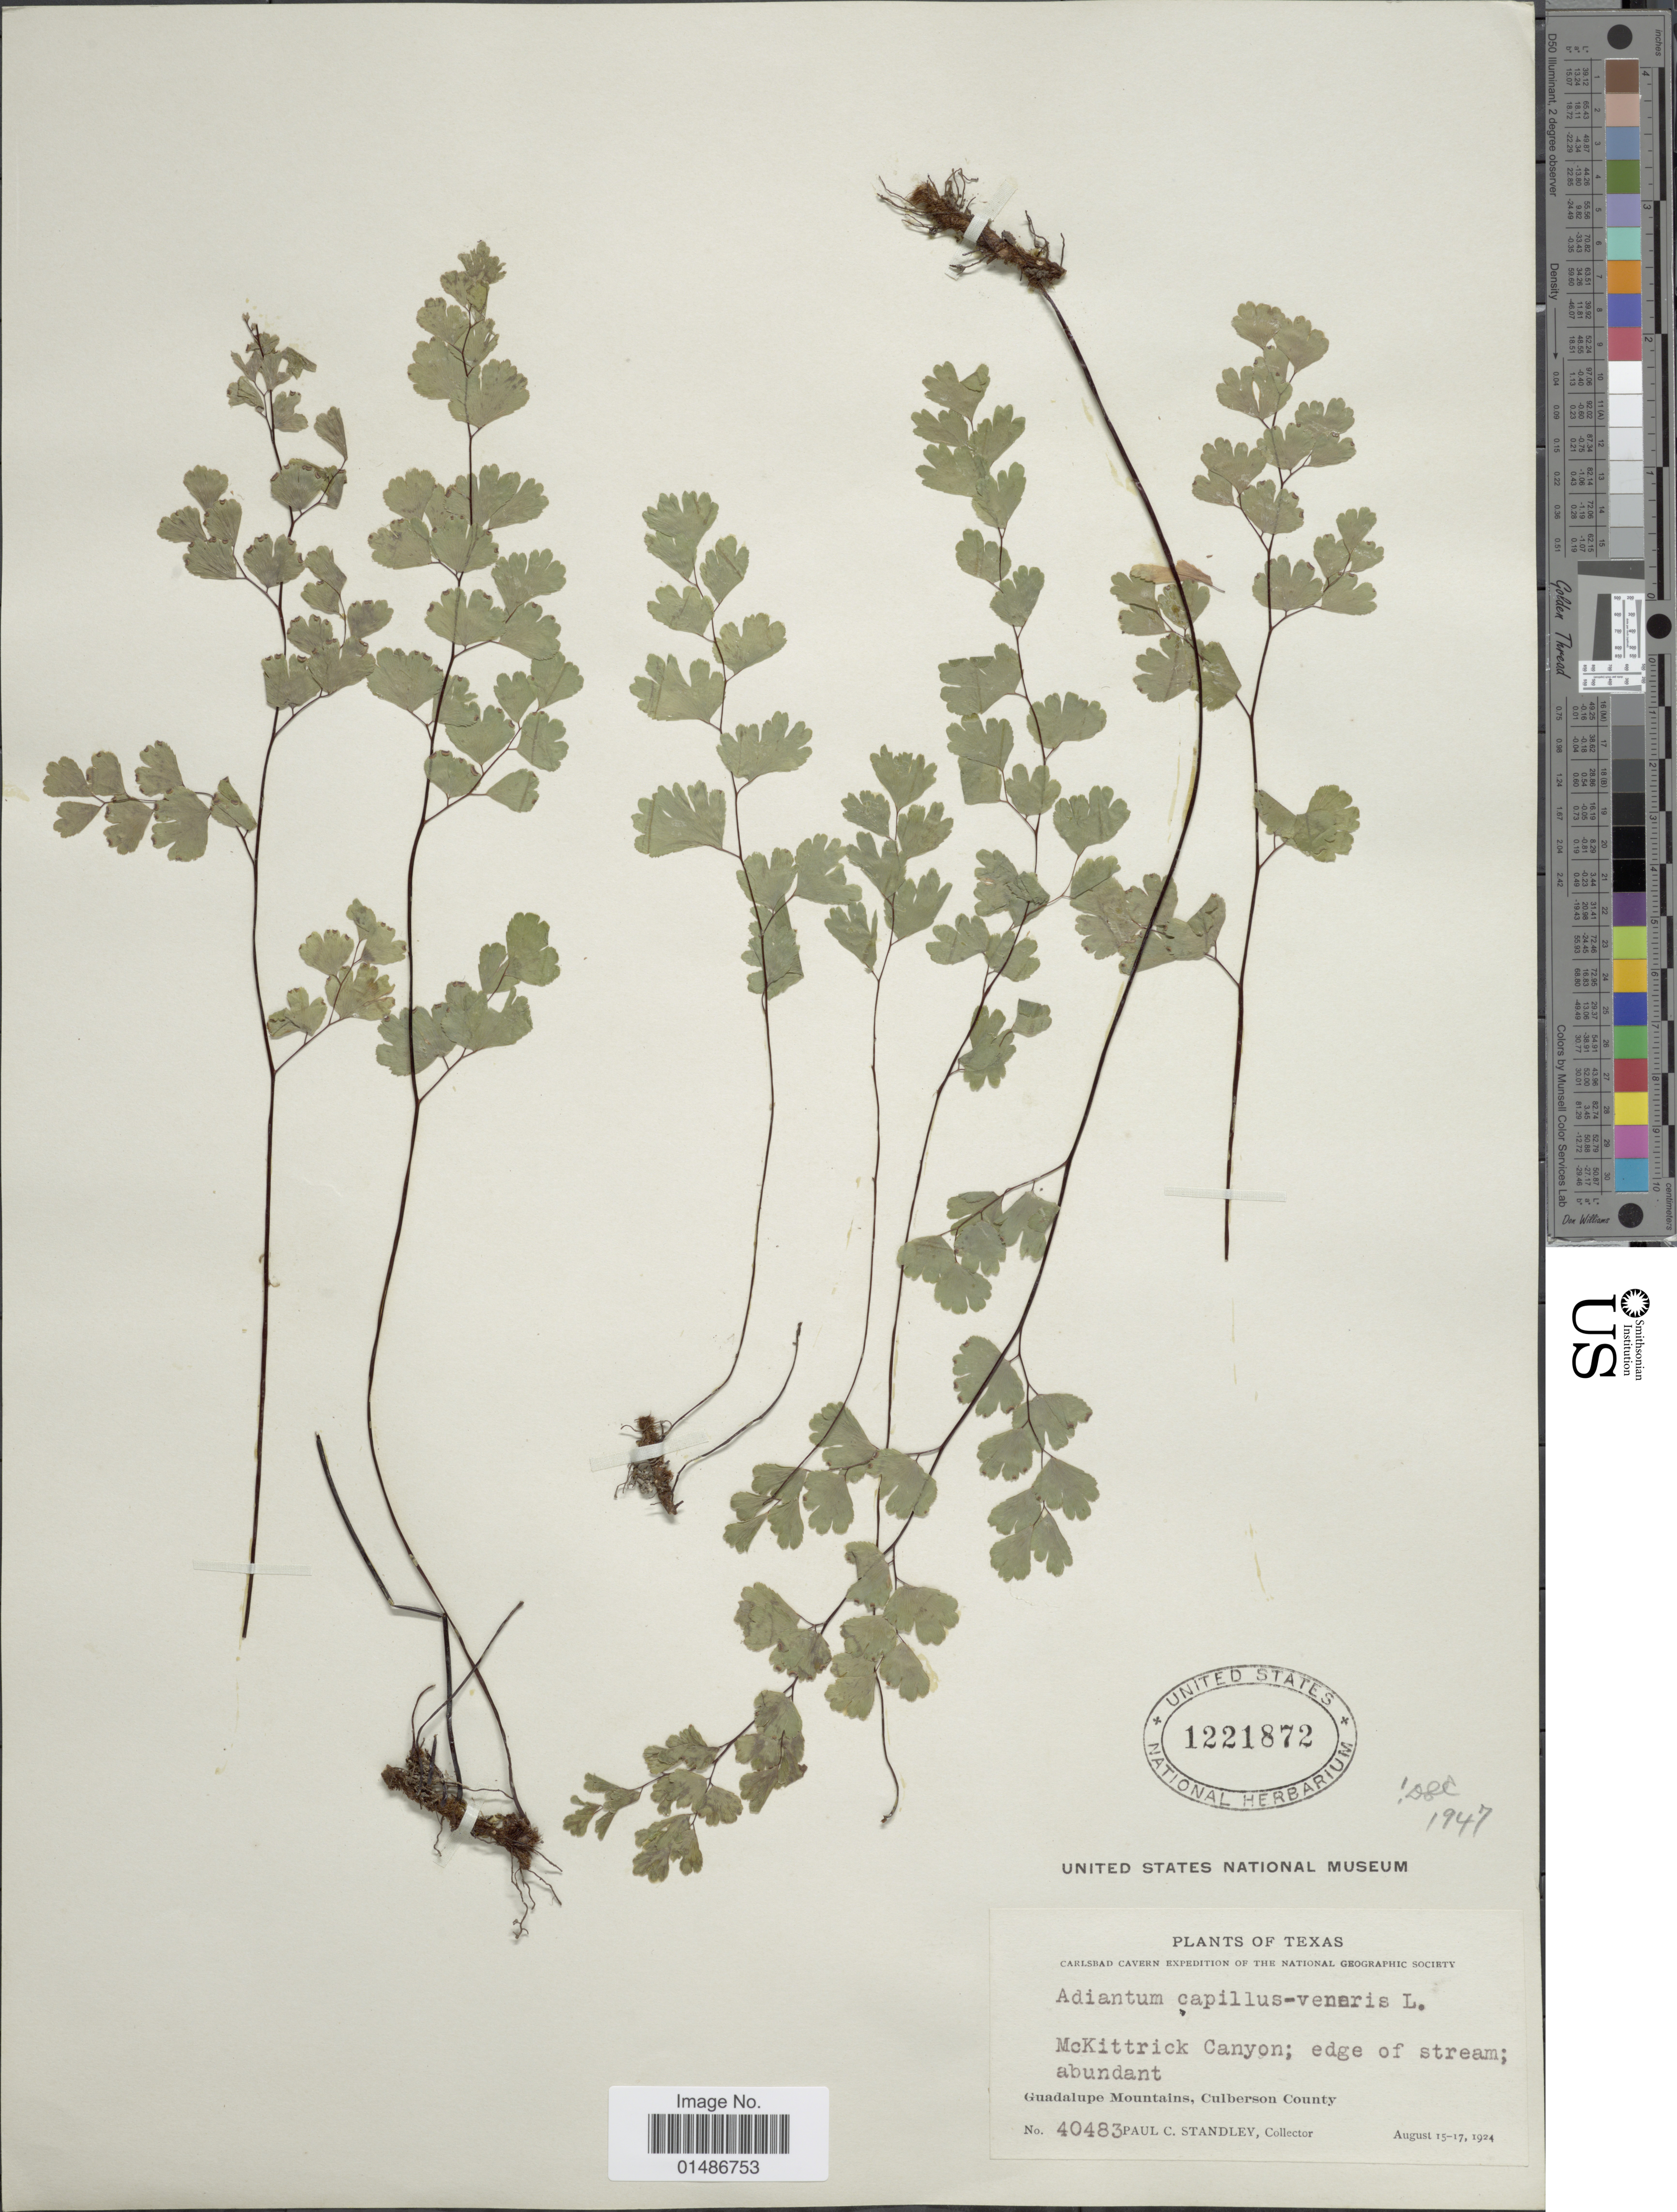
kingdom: Plantae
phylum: Tracheophyta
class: Polypodiopsida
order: Polypodiales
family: Pteridaceae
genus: Adiantum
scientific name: Adiantum capillus-veneris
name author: L.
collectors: P. C. Standley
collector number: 40483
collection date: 1924-08-15/1924-08-17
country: United States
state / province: Texas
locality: McKittrick Canyon; edge of stream; abundant. Guadalupe Mountains, Culberson County.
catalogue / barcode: US 1221872